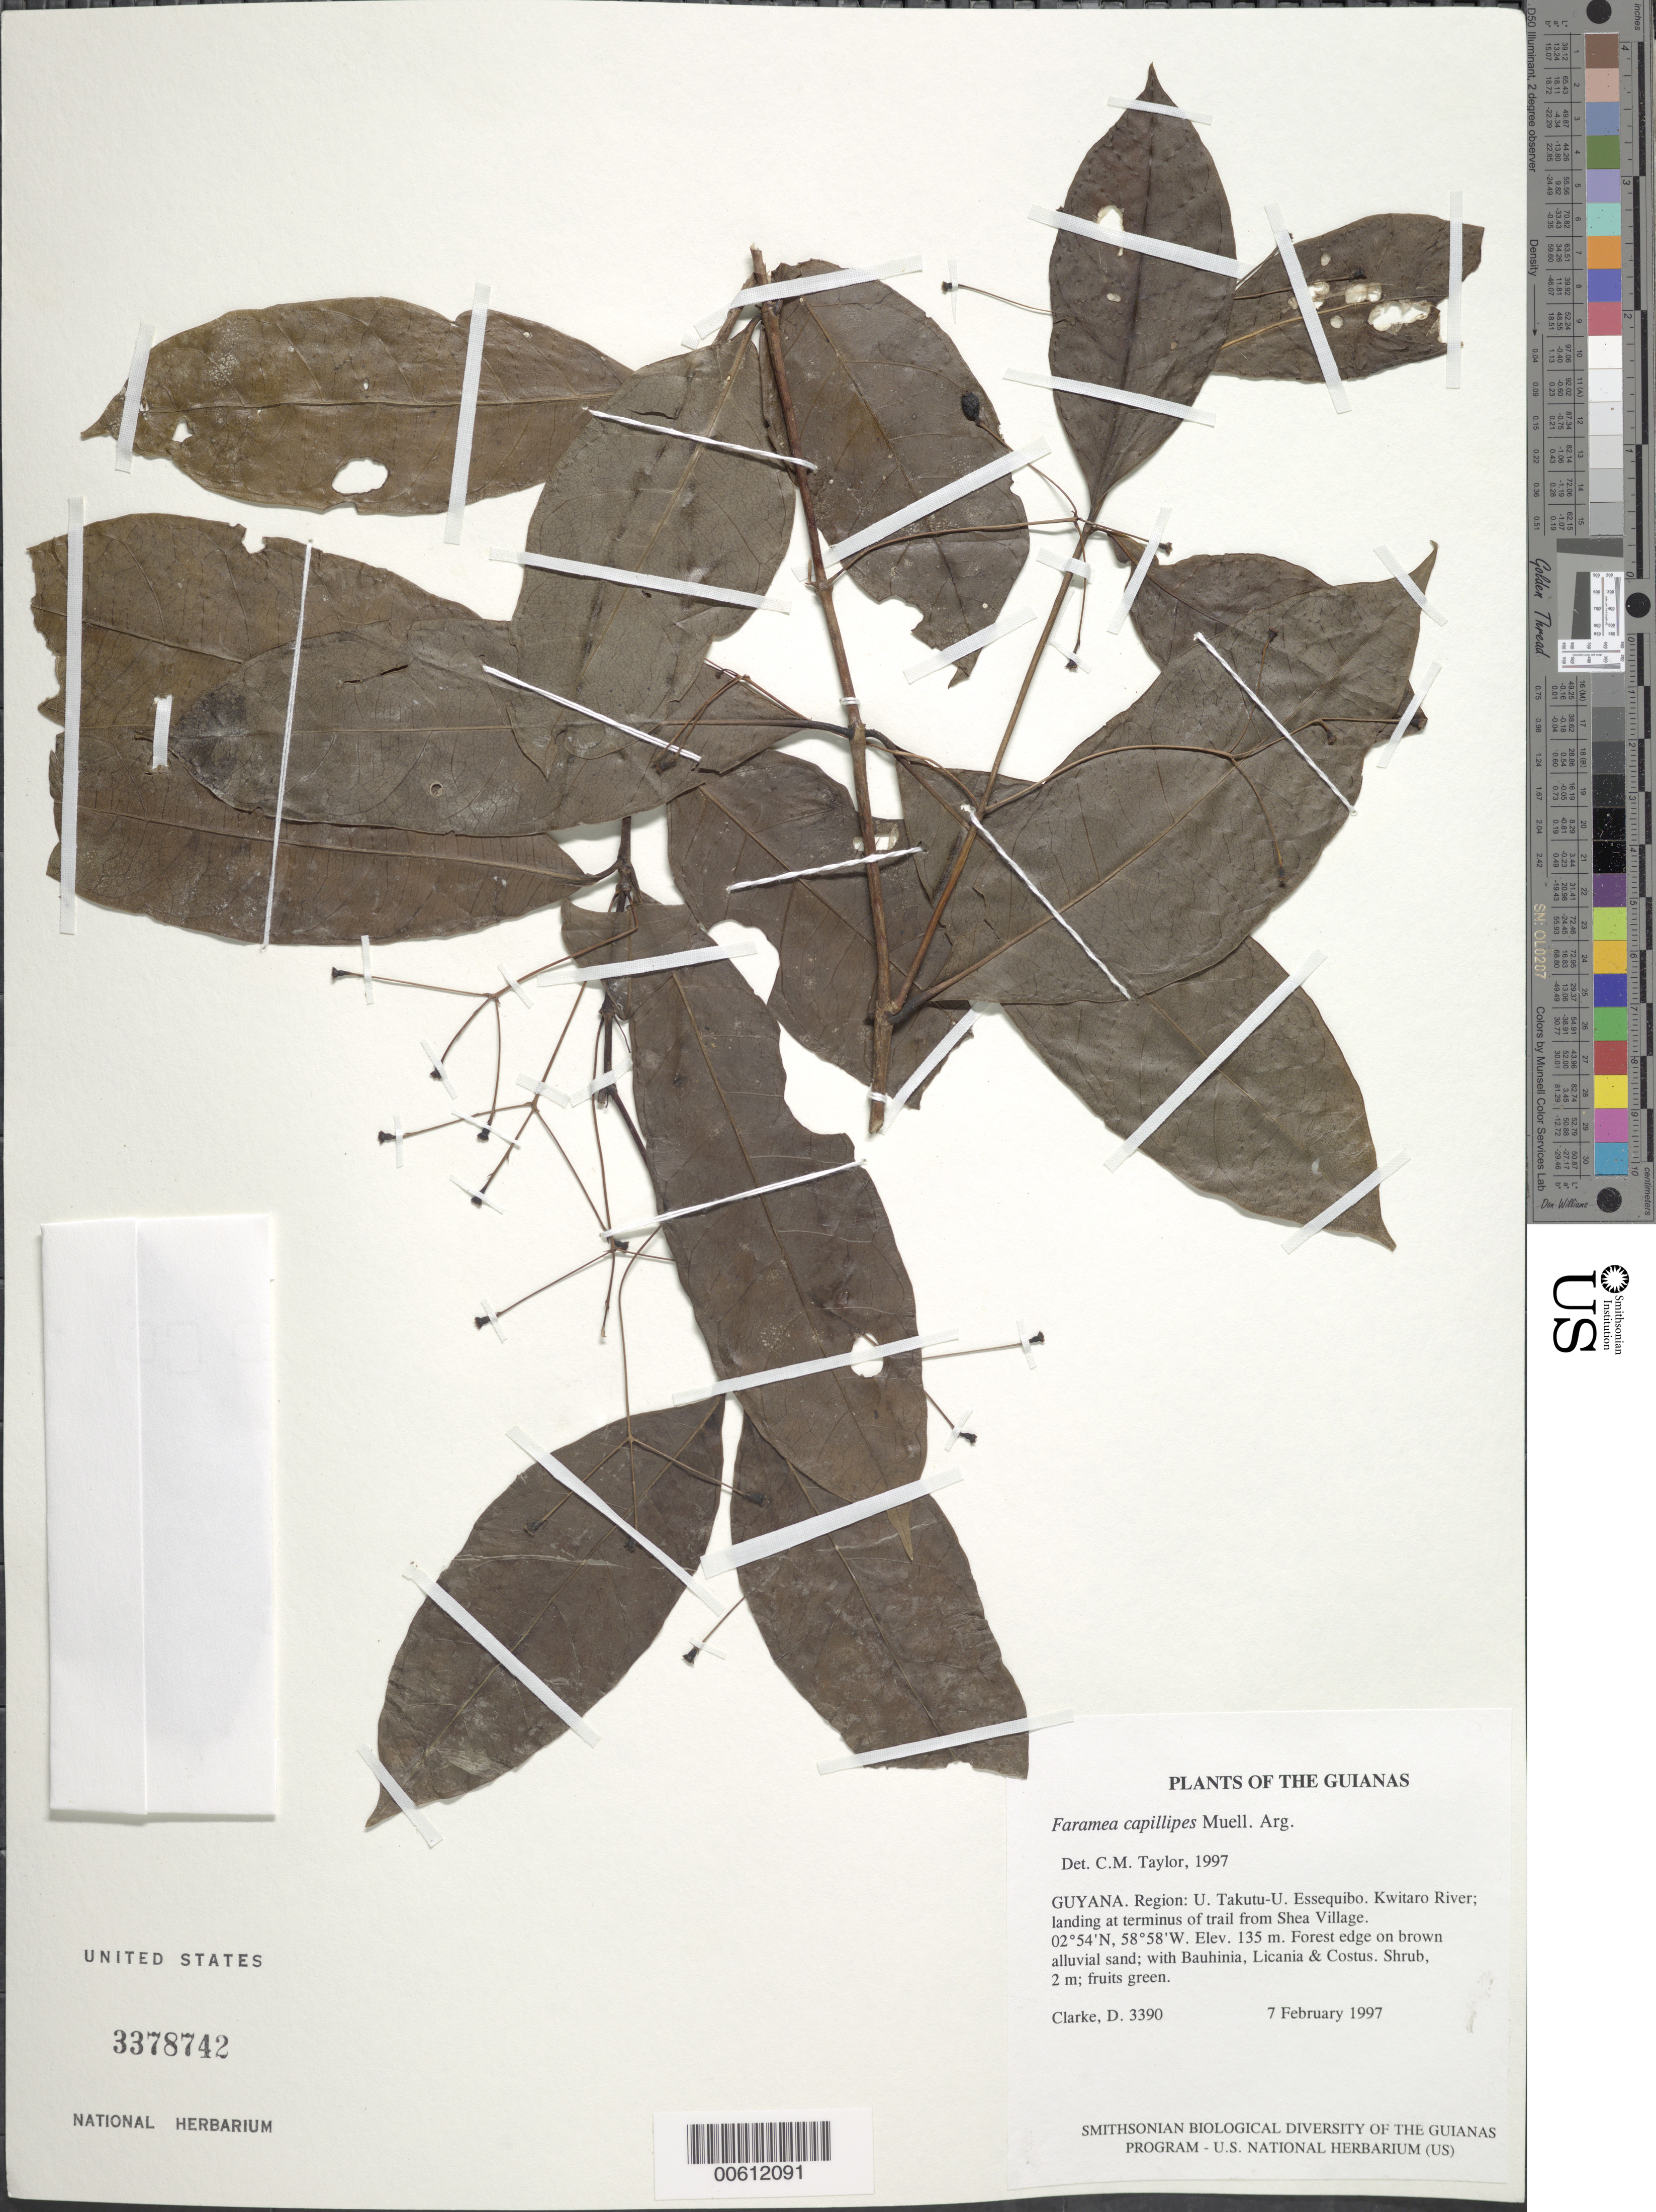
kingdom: Plantae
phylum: Tracheophyta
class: Magnoliopsida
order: Gentianales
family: Rubiaceae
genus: Faramea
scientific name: Faramea capillipes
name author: Müll. Arg.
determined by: Taylor, Charlotte M.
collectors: H. D. Clarke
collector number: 3390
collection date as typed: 7 February 1997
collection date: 1997-02-07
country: Guyana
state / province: U. Takutu-U. Essequibo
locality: Kwitaro River; landing at terminus of trail from Shea Village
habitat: Forest edge on brown alluvial sand; with Bauhinia, Licania & Costus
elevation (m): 135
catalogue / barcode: US 3378742